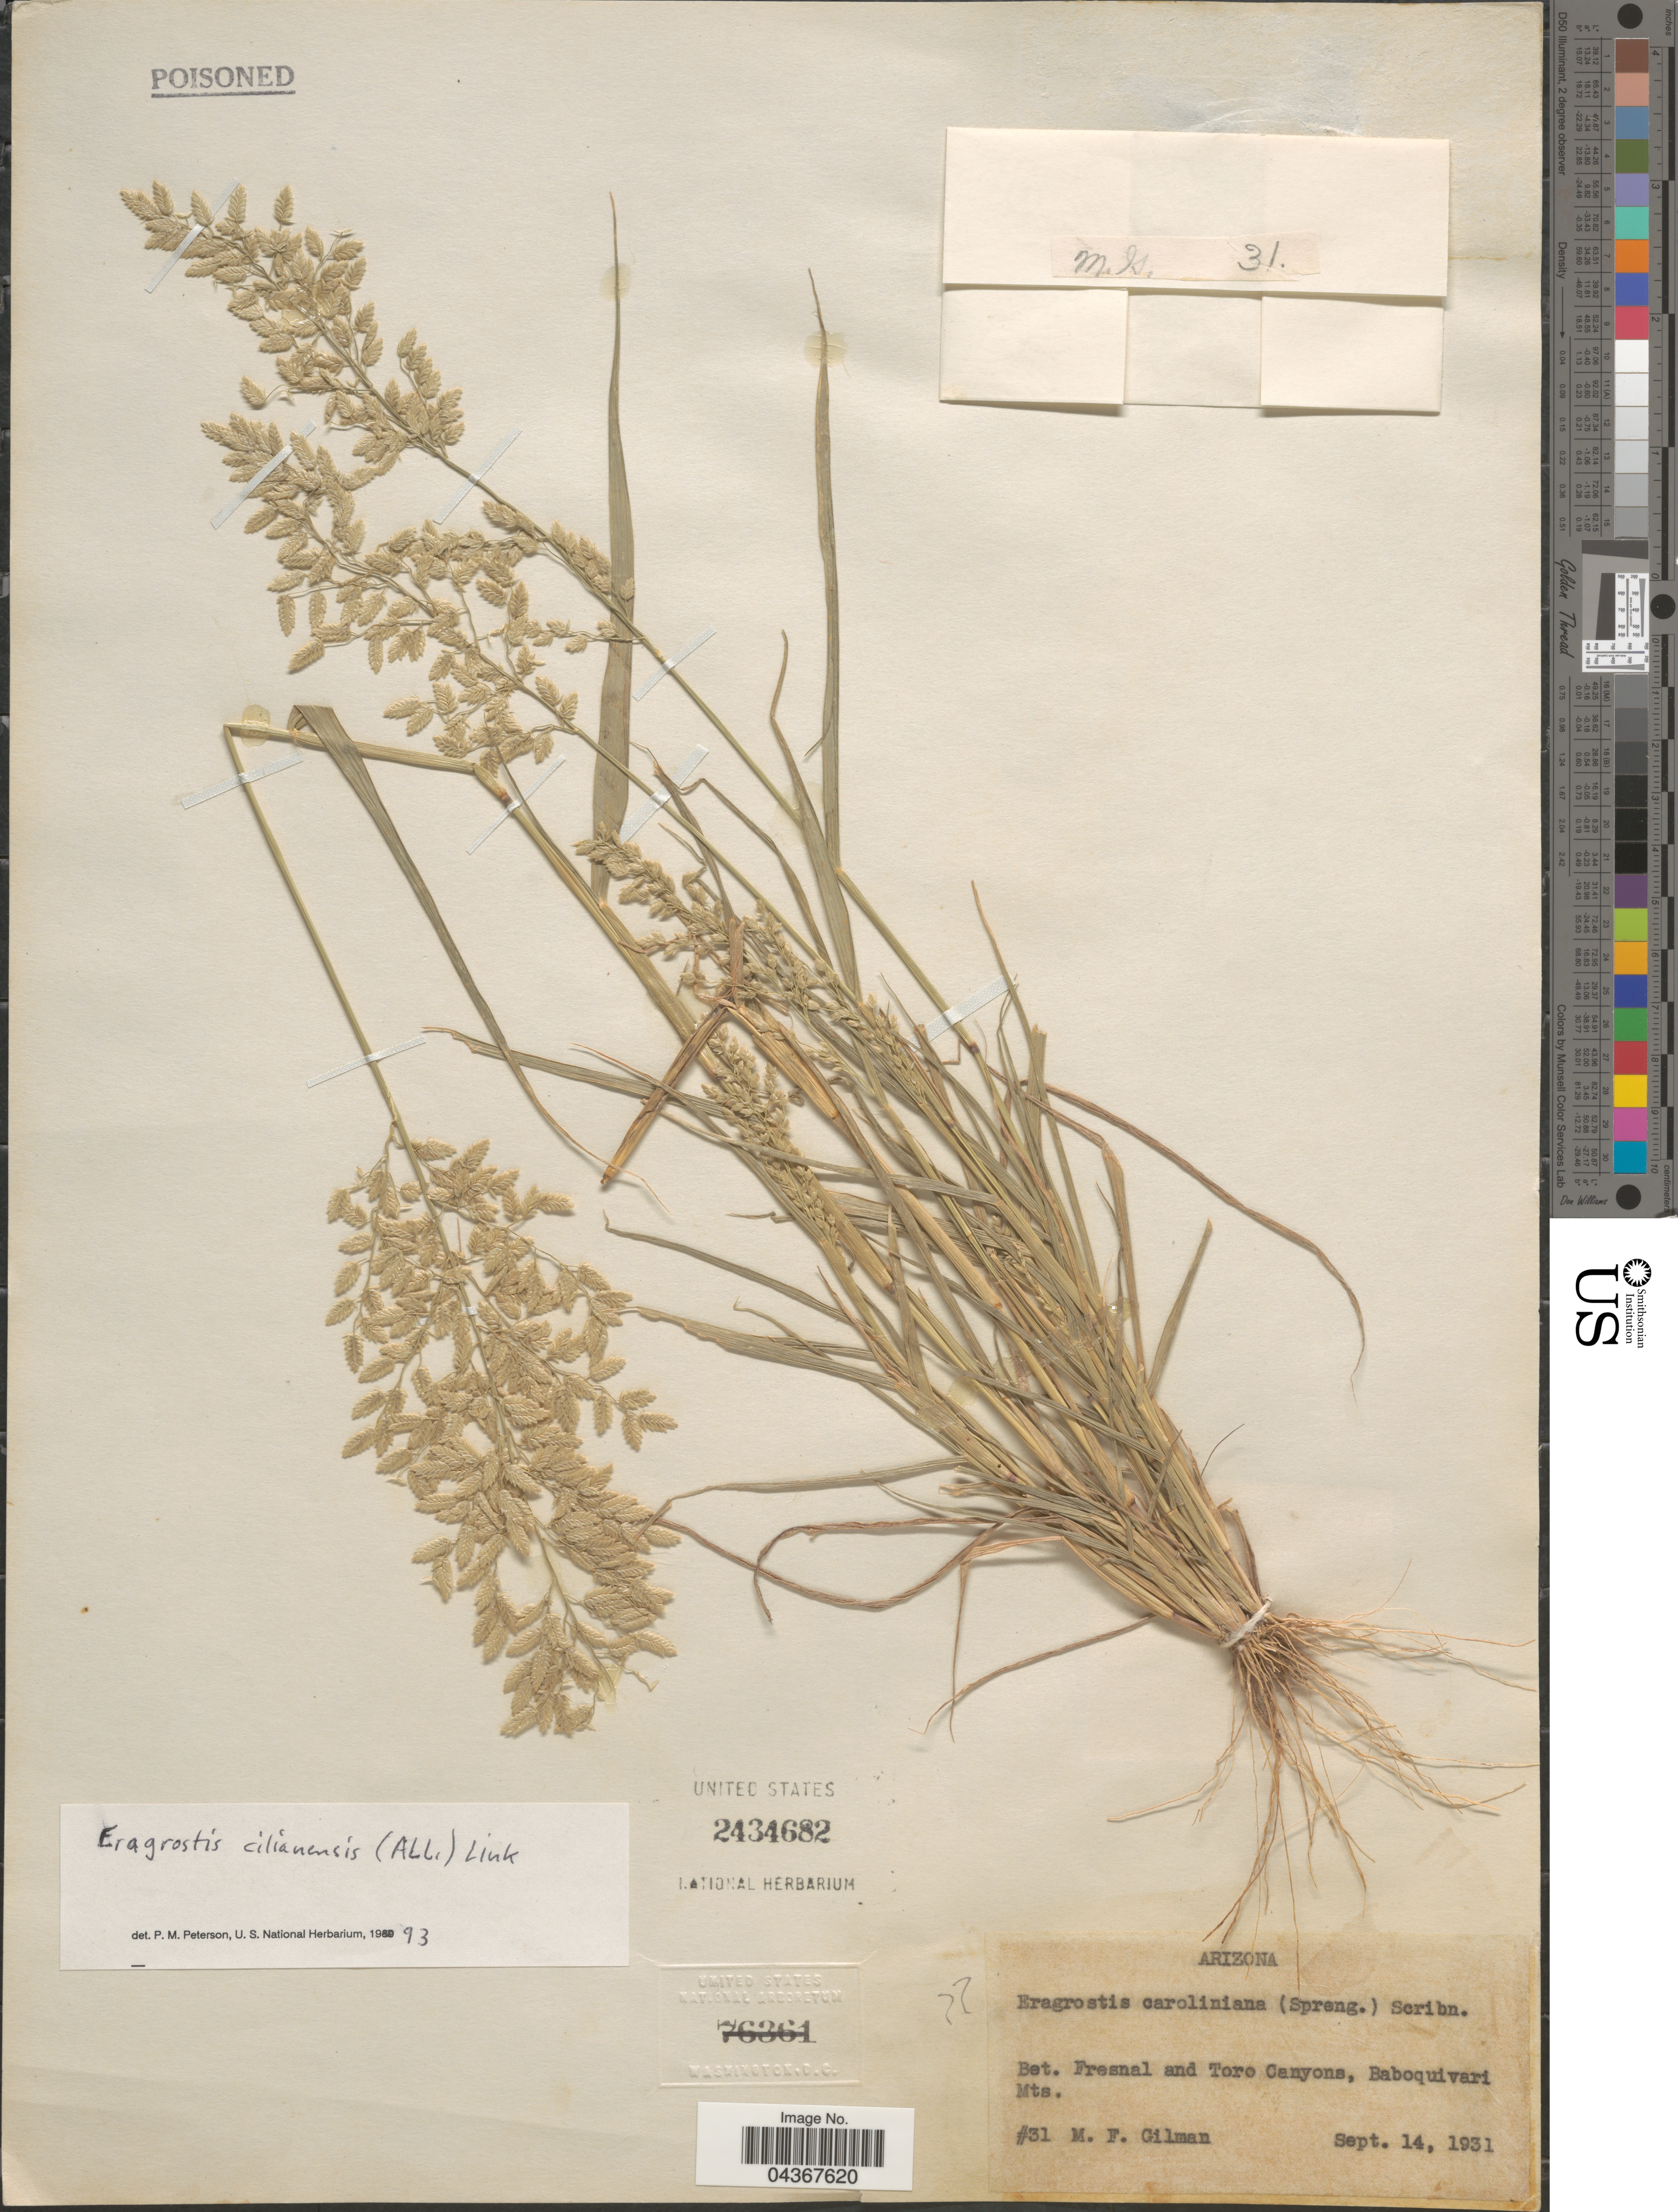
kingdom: Plantae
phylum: Tracheophyta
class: Liliopsida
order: Poales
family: Poaceae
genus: Eragrostis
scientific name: Eragrostis cilianensis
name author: (Bellardi) Vignolo ex Janch.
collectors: M. F. Gilman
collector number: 31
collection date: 1931-09-14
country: United States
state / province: Arizona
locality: Bet. Fresnal and Toro Canyons, Baboquivari Mt.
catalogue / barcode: US 2434682